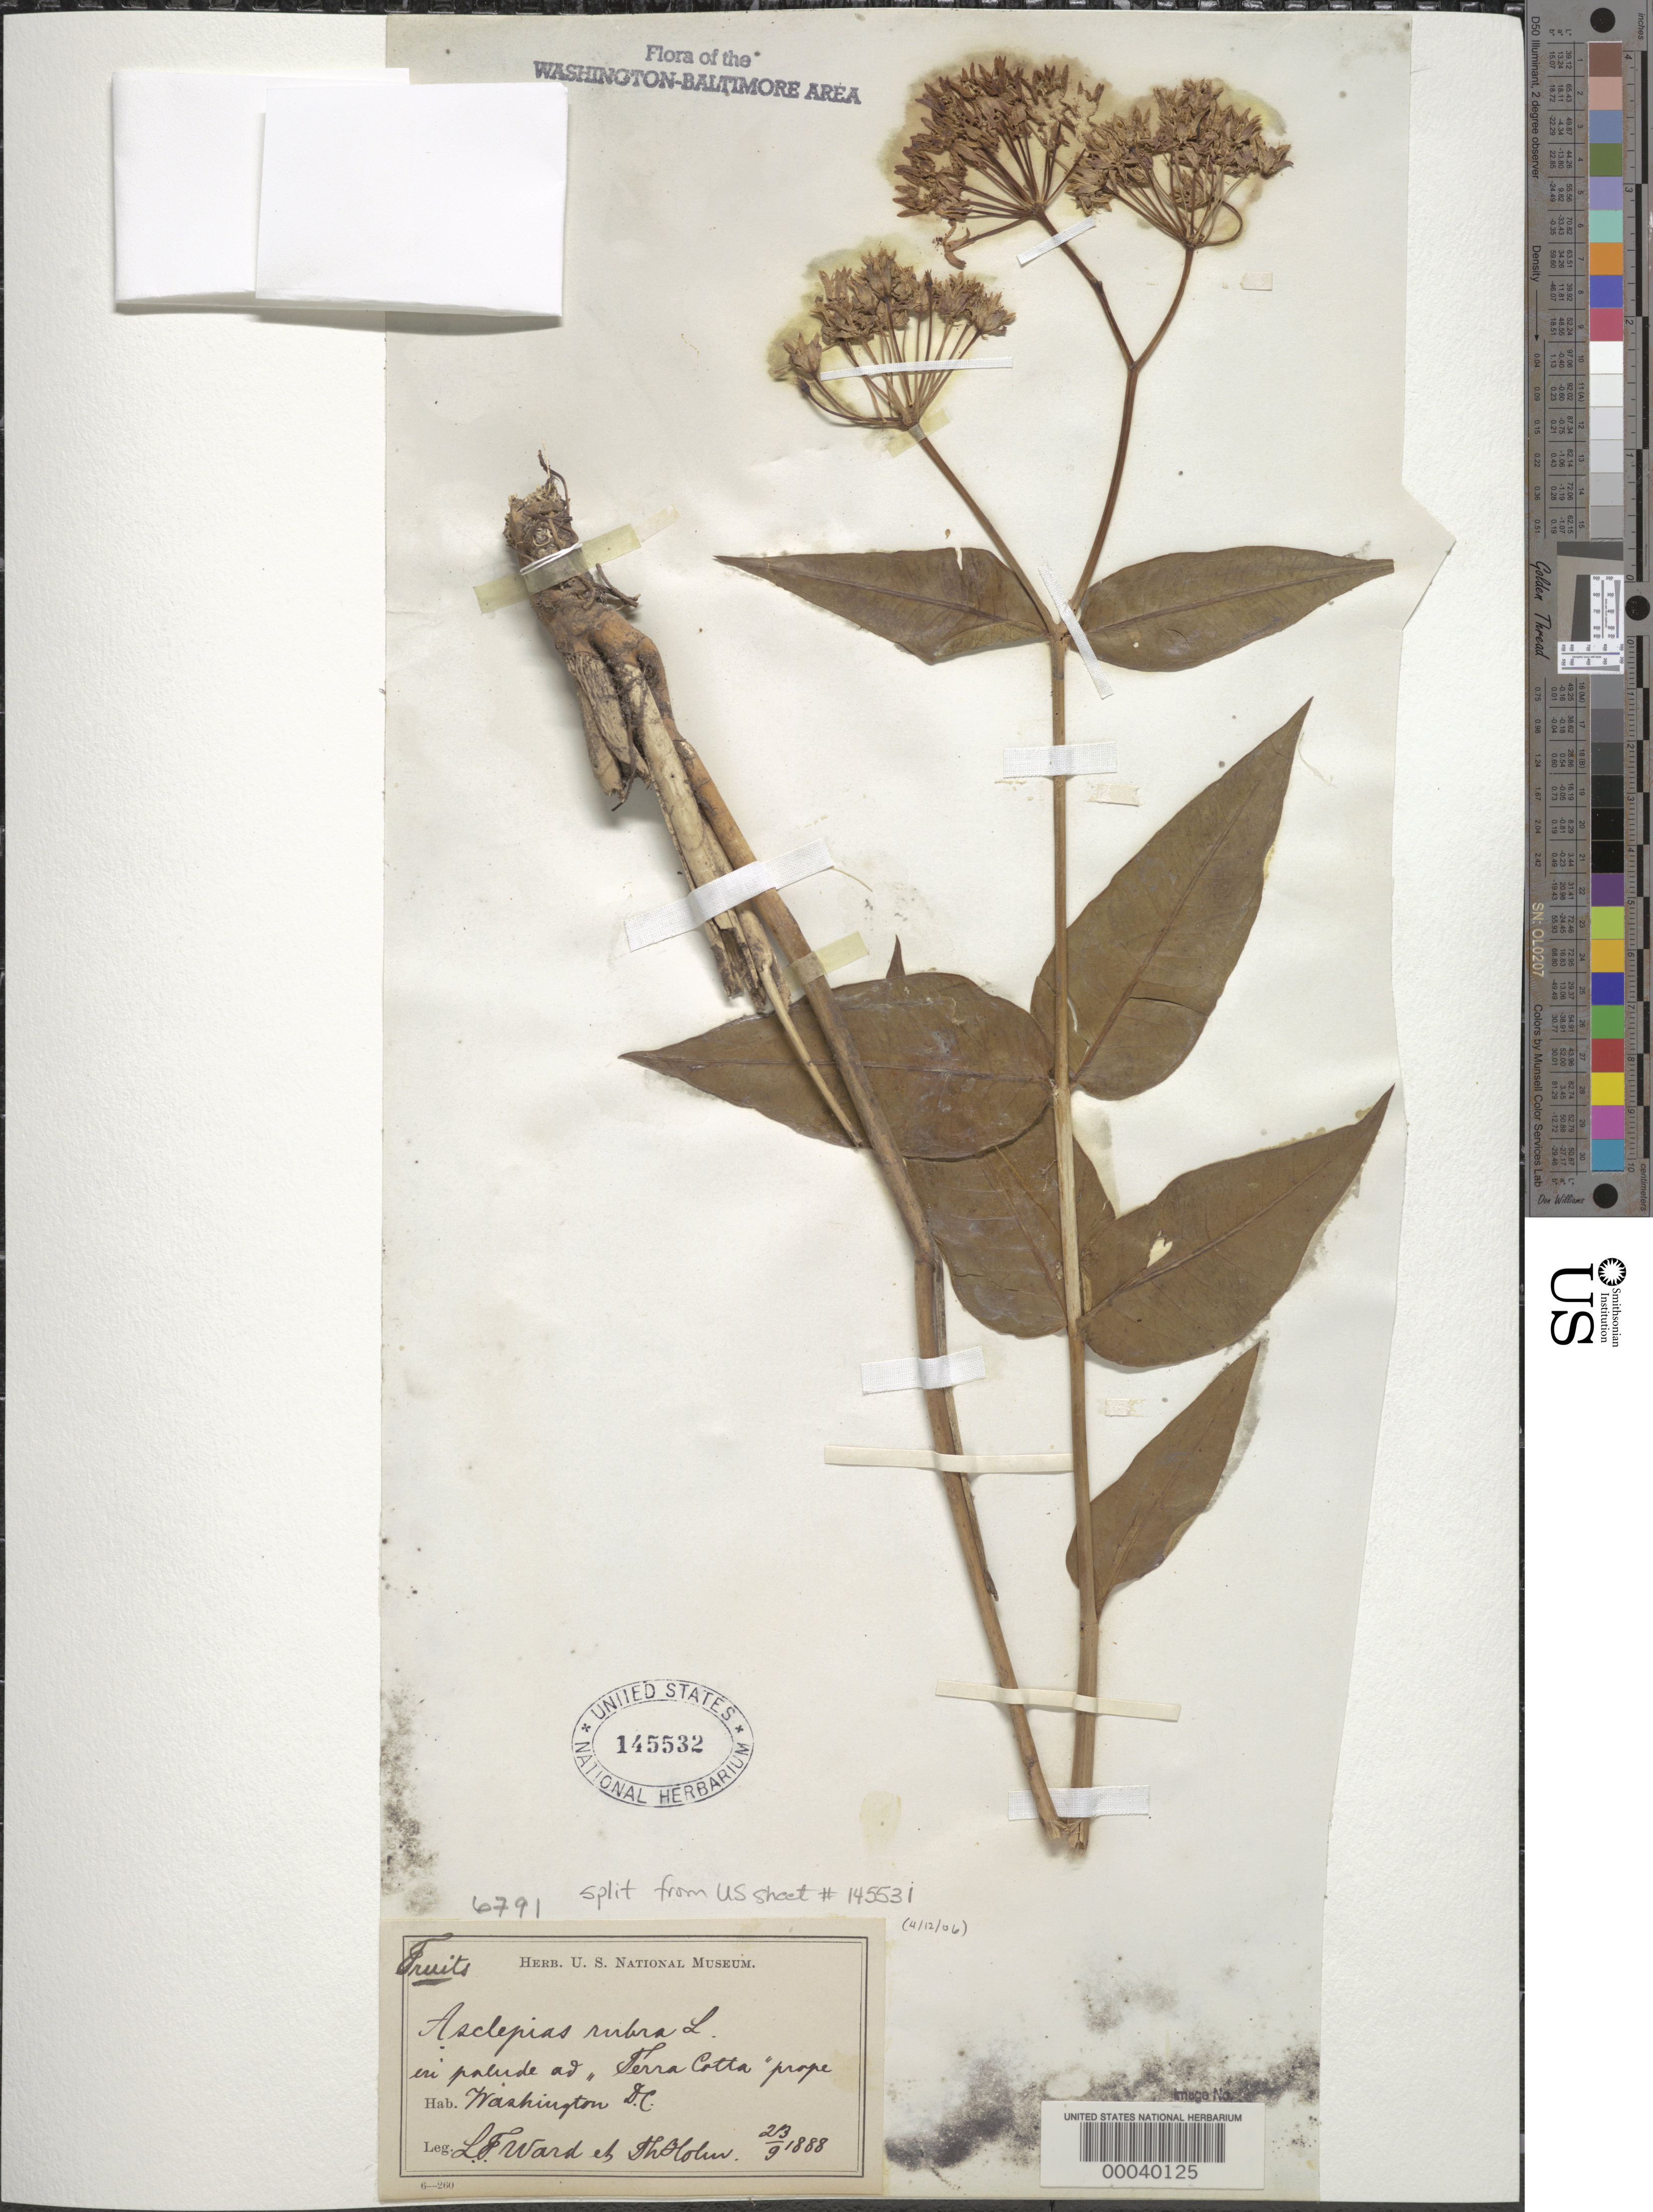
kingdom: Plantae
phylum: Tracheophyta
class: Magnoliopsida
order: Gentianales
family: Apocynaceae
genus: Asclepias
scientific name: Asclepias rubra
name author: L.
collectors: L. F. Ward & T. Holm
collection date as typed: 23 Sep 1888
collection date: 1888-09-23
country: United States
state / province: District of Columbia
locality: Terra Cotta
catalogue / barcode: US 145532